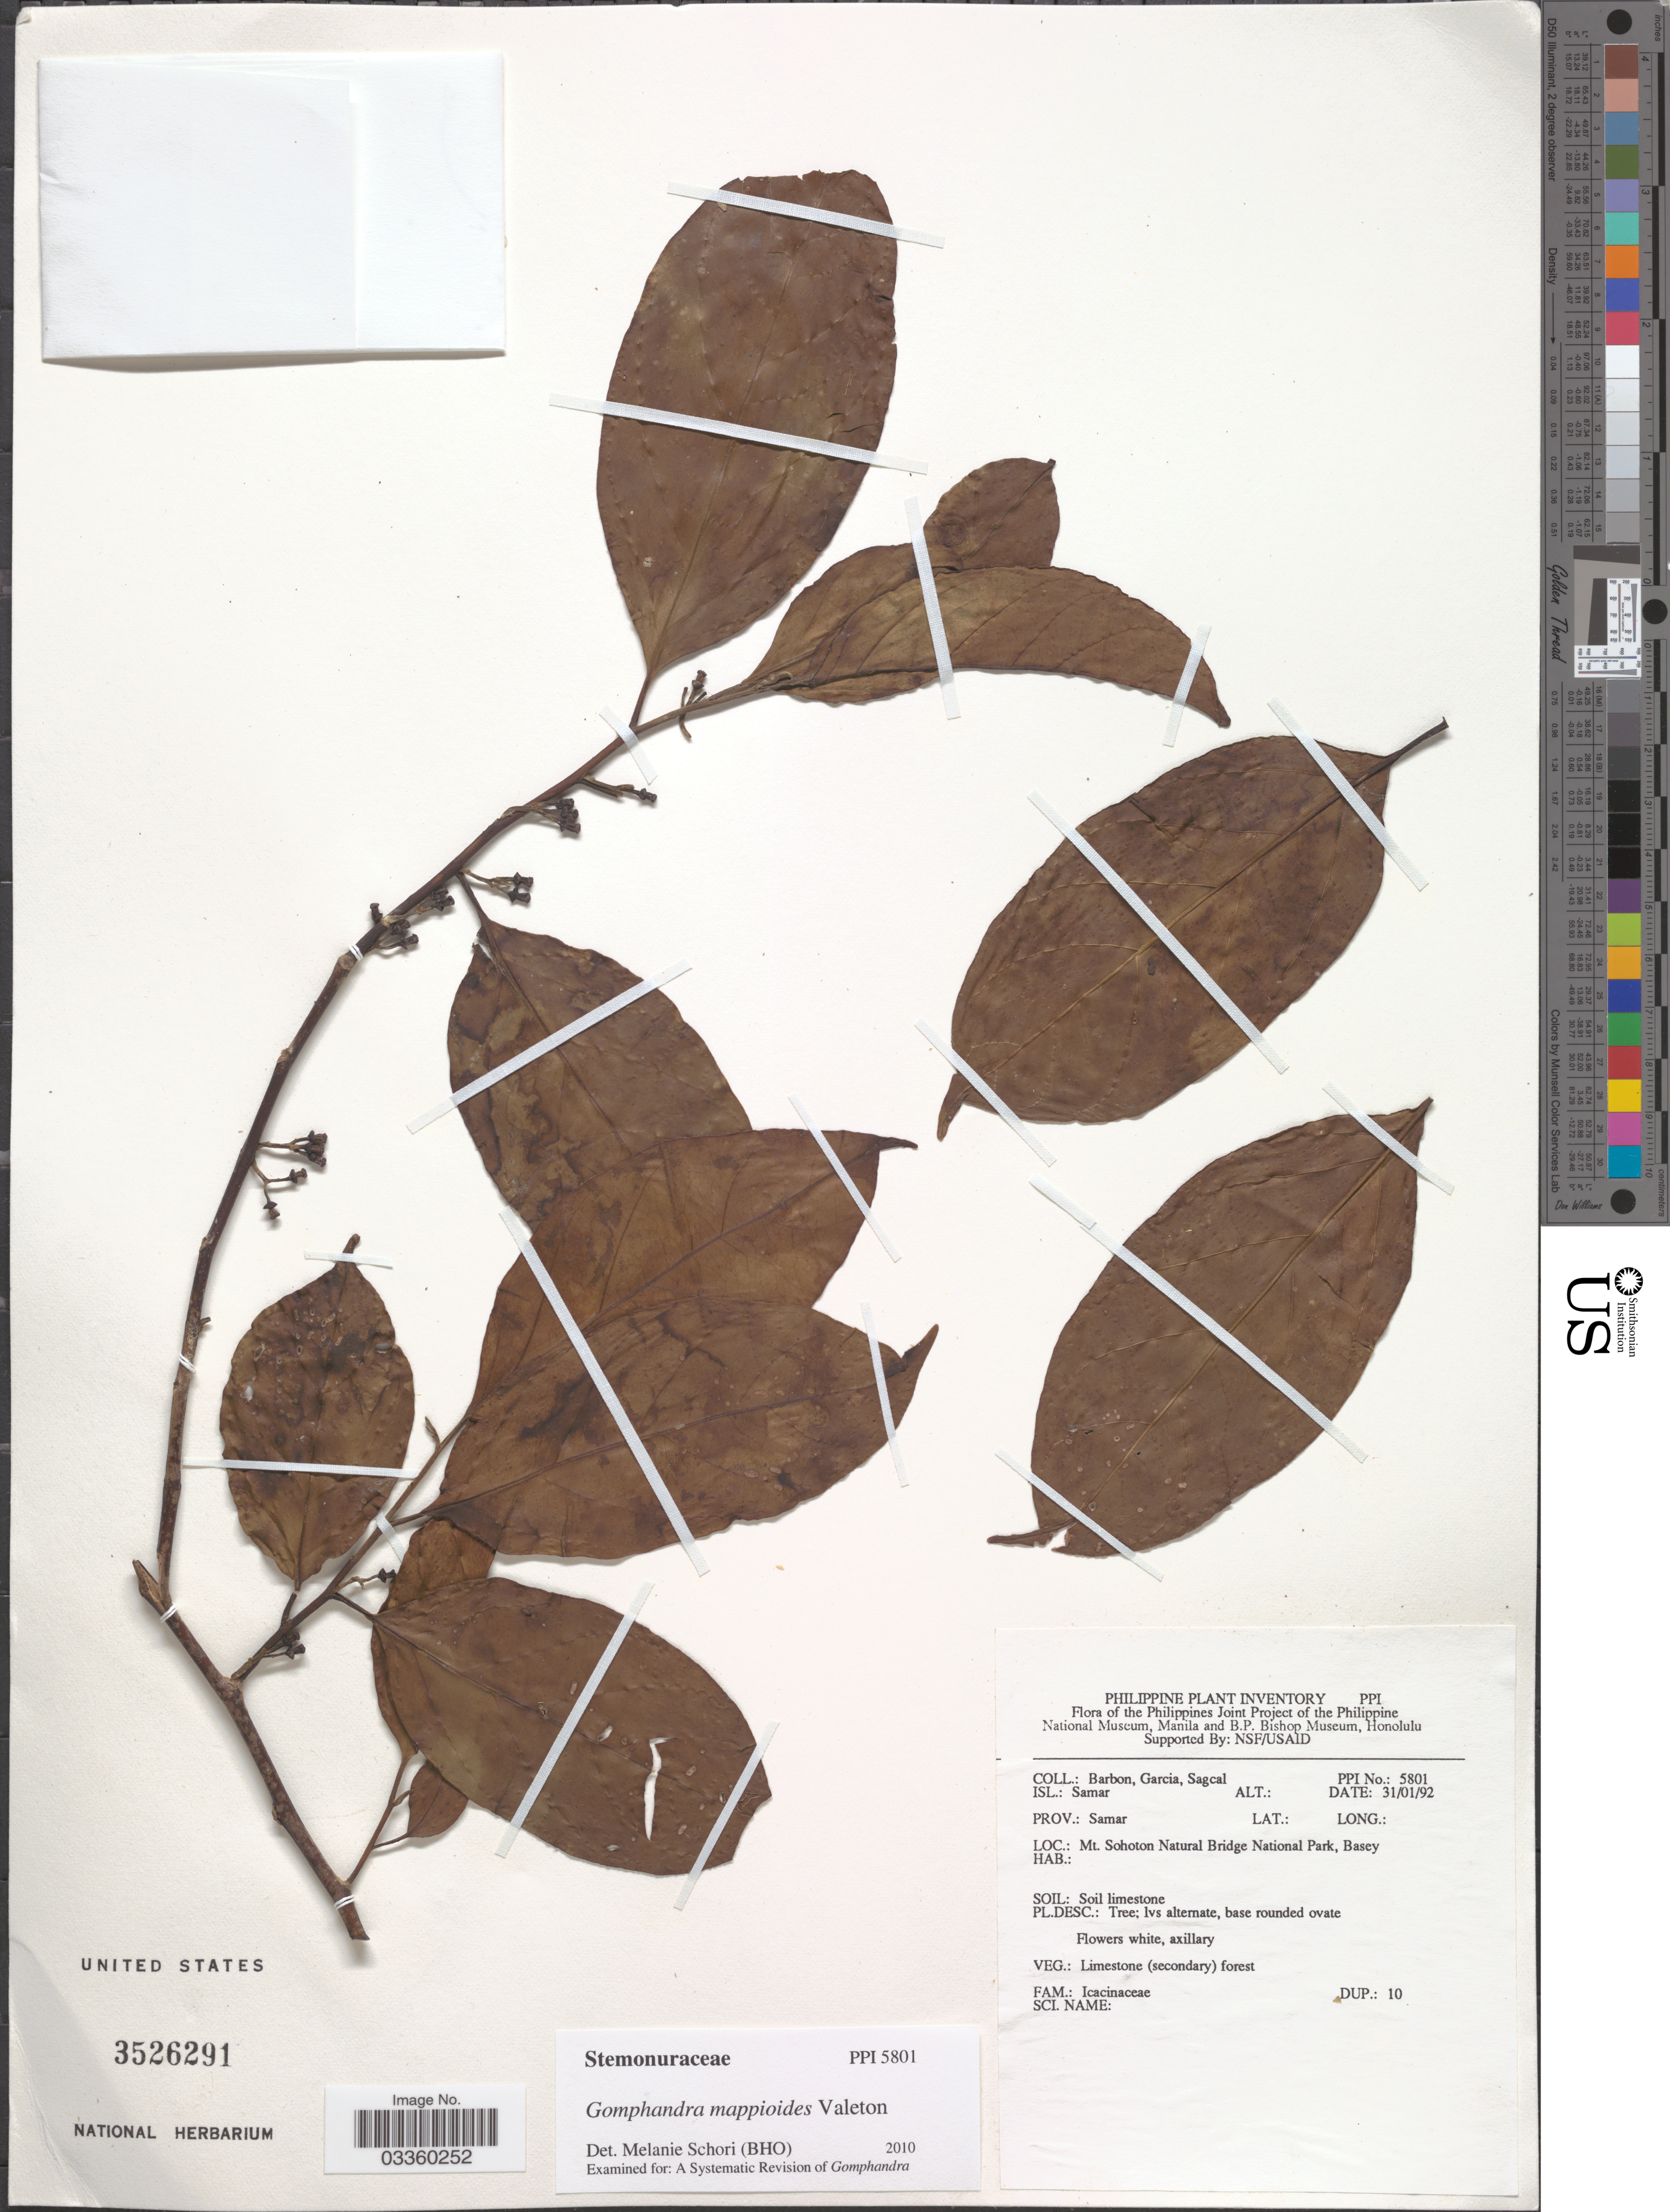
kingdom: Plantae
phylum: Tracheophyta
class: Magnoliopsida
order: Cardiopteridales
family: Stemonuraceae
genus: Gomphandra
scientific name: Gomphandra mappioides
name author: Valeton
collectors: Barbon, H. Garcia & E. Sagcal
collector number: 5801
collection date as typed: Transcribed d/m/y: 31/1/92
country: Philippines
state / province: Eastern Visayas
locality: Isl.: Samar. Prov.: Samar. Mt. Sohoton Natural Bridge National Park, Basey.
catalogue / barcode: US 3526291